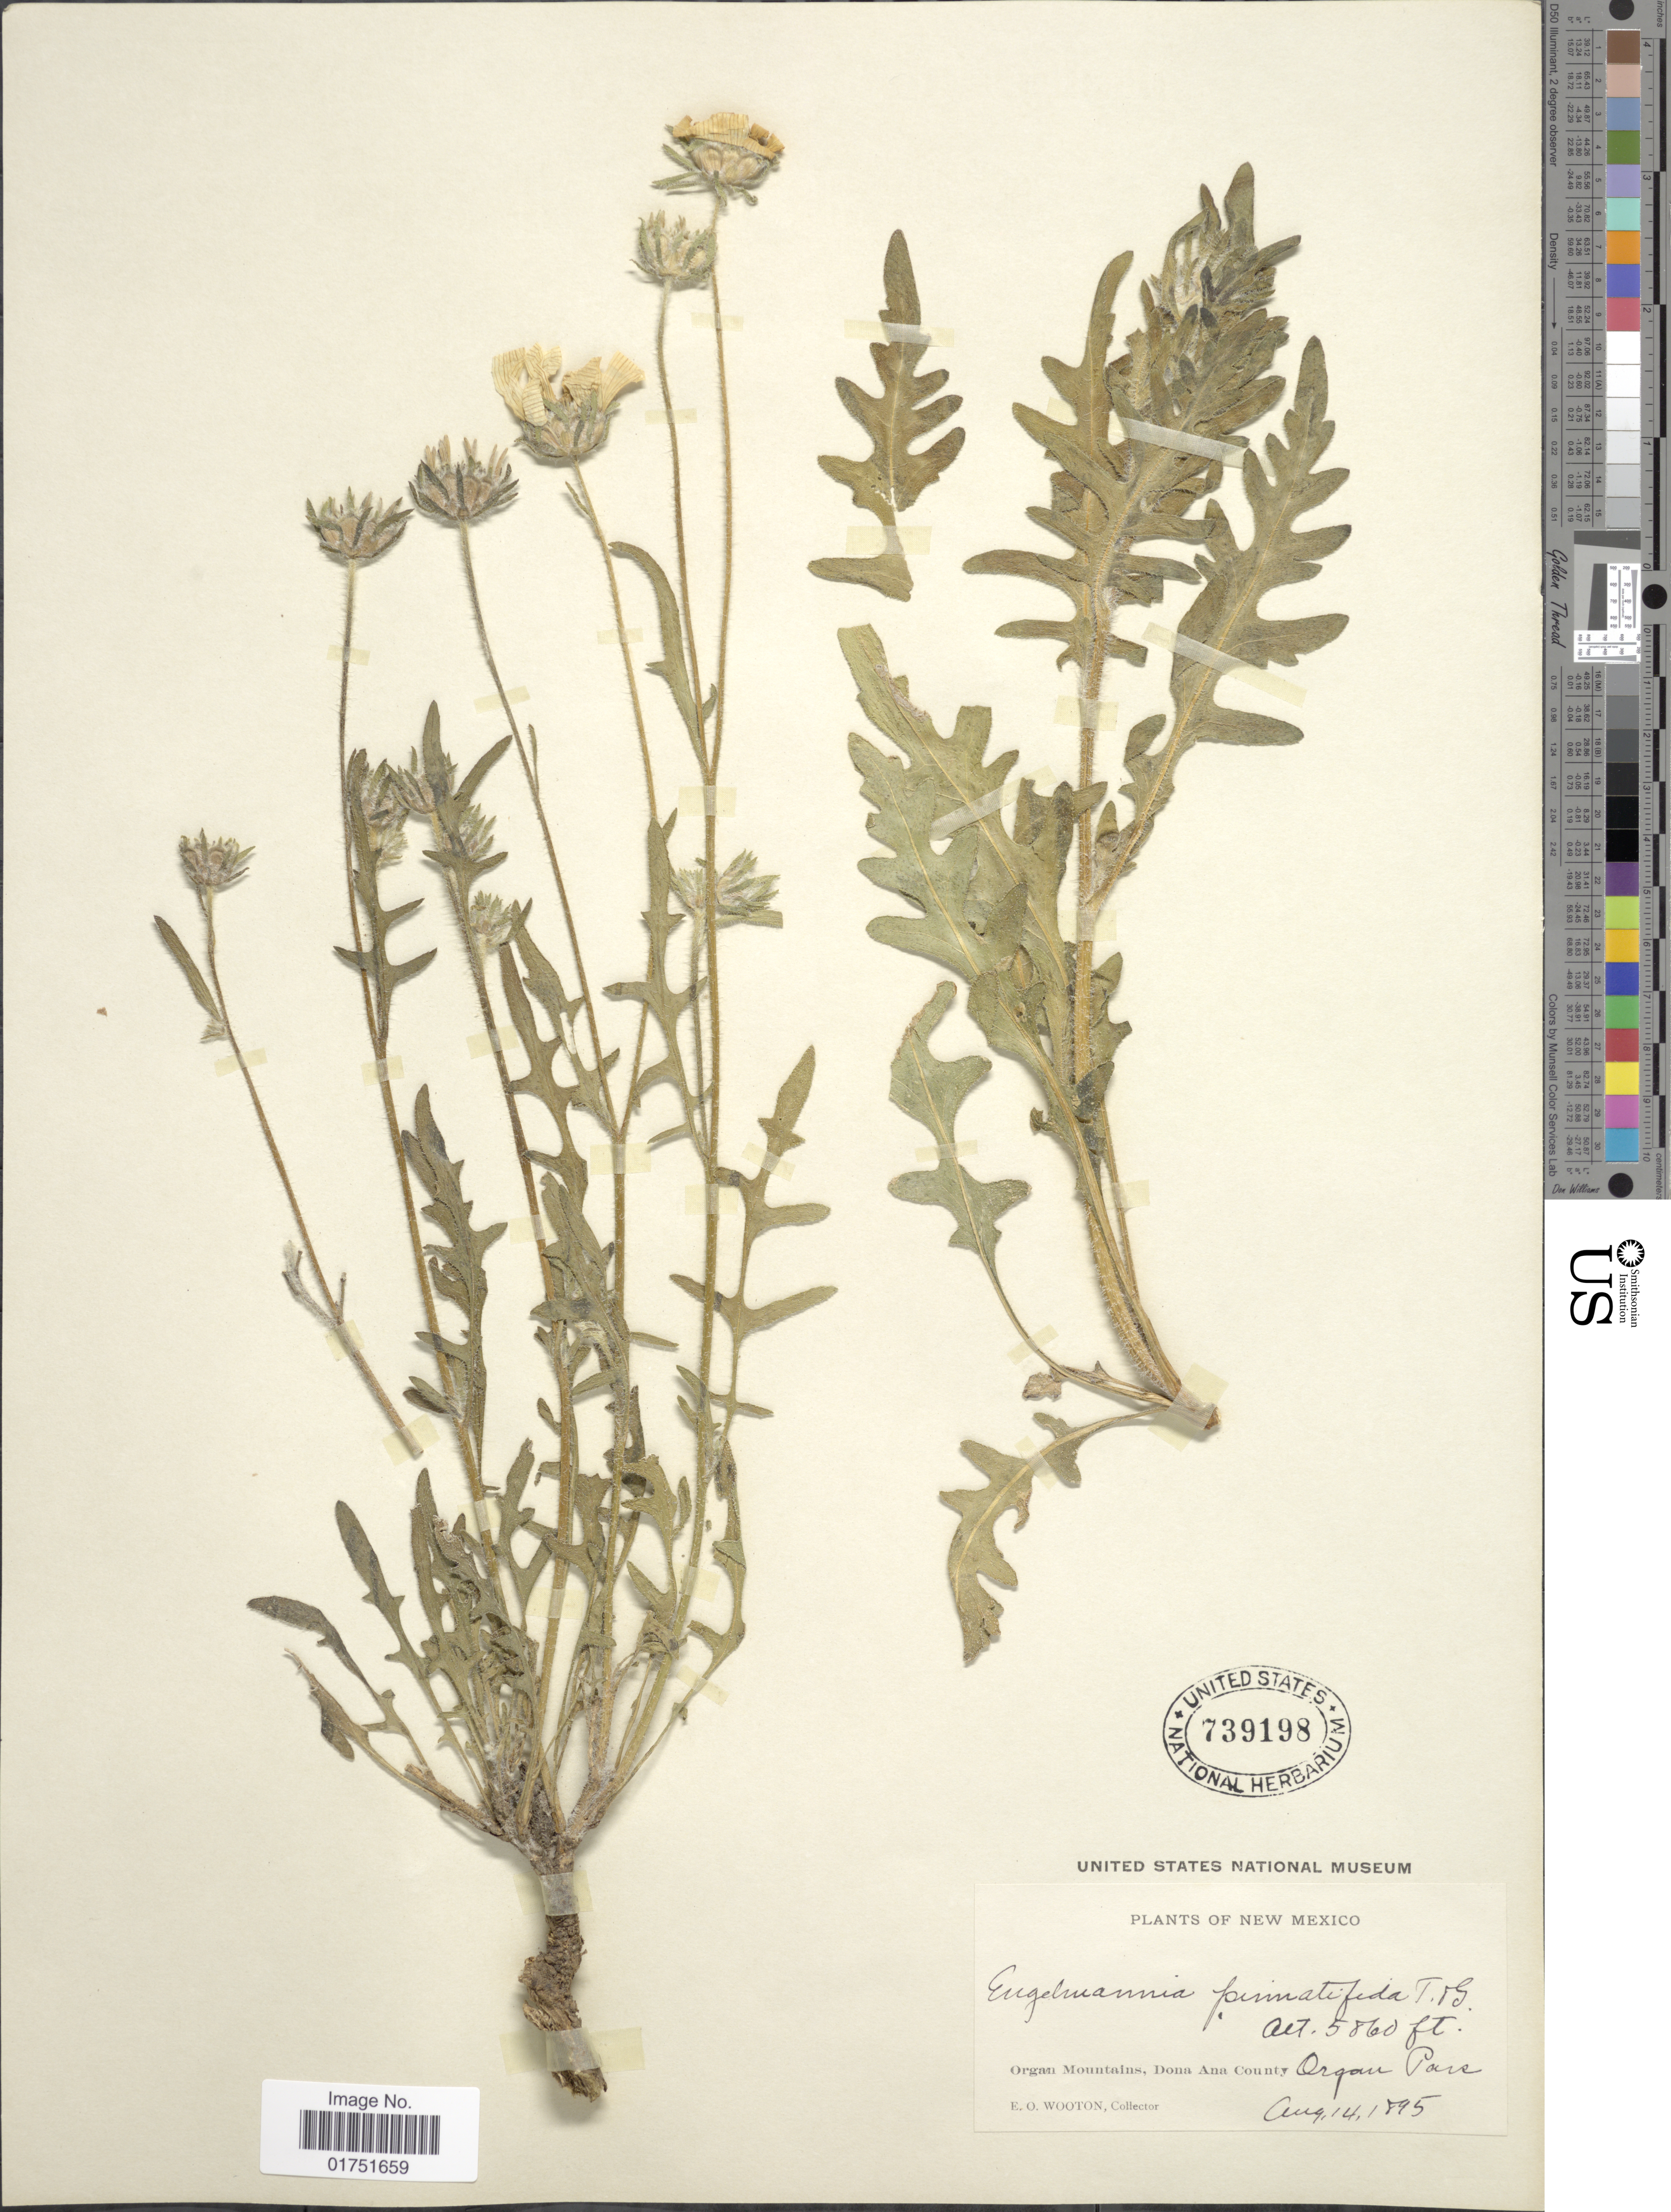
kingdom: Plantae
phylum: Tracheophyta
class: Magnoliopsida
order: Asterales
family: Asteraceae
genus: Engelmannia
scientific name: Engelmannia pinnatifida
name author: Torr. & A. Gray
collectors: E. O. Wooton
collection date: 1895-08-14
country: United States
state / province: New Mexico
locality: Organ Mountains, Dona Ana County, Organ Pars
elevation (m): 1786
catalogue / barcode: US 739198